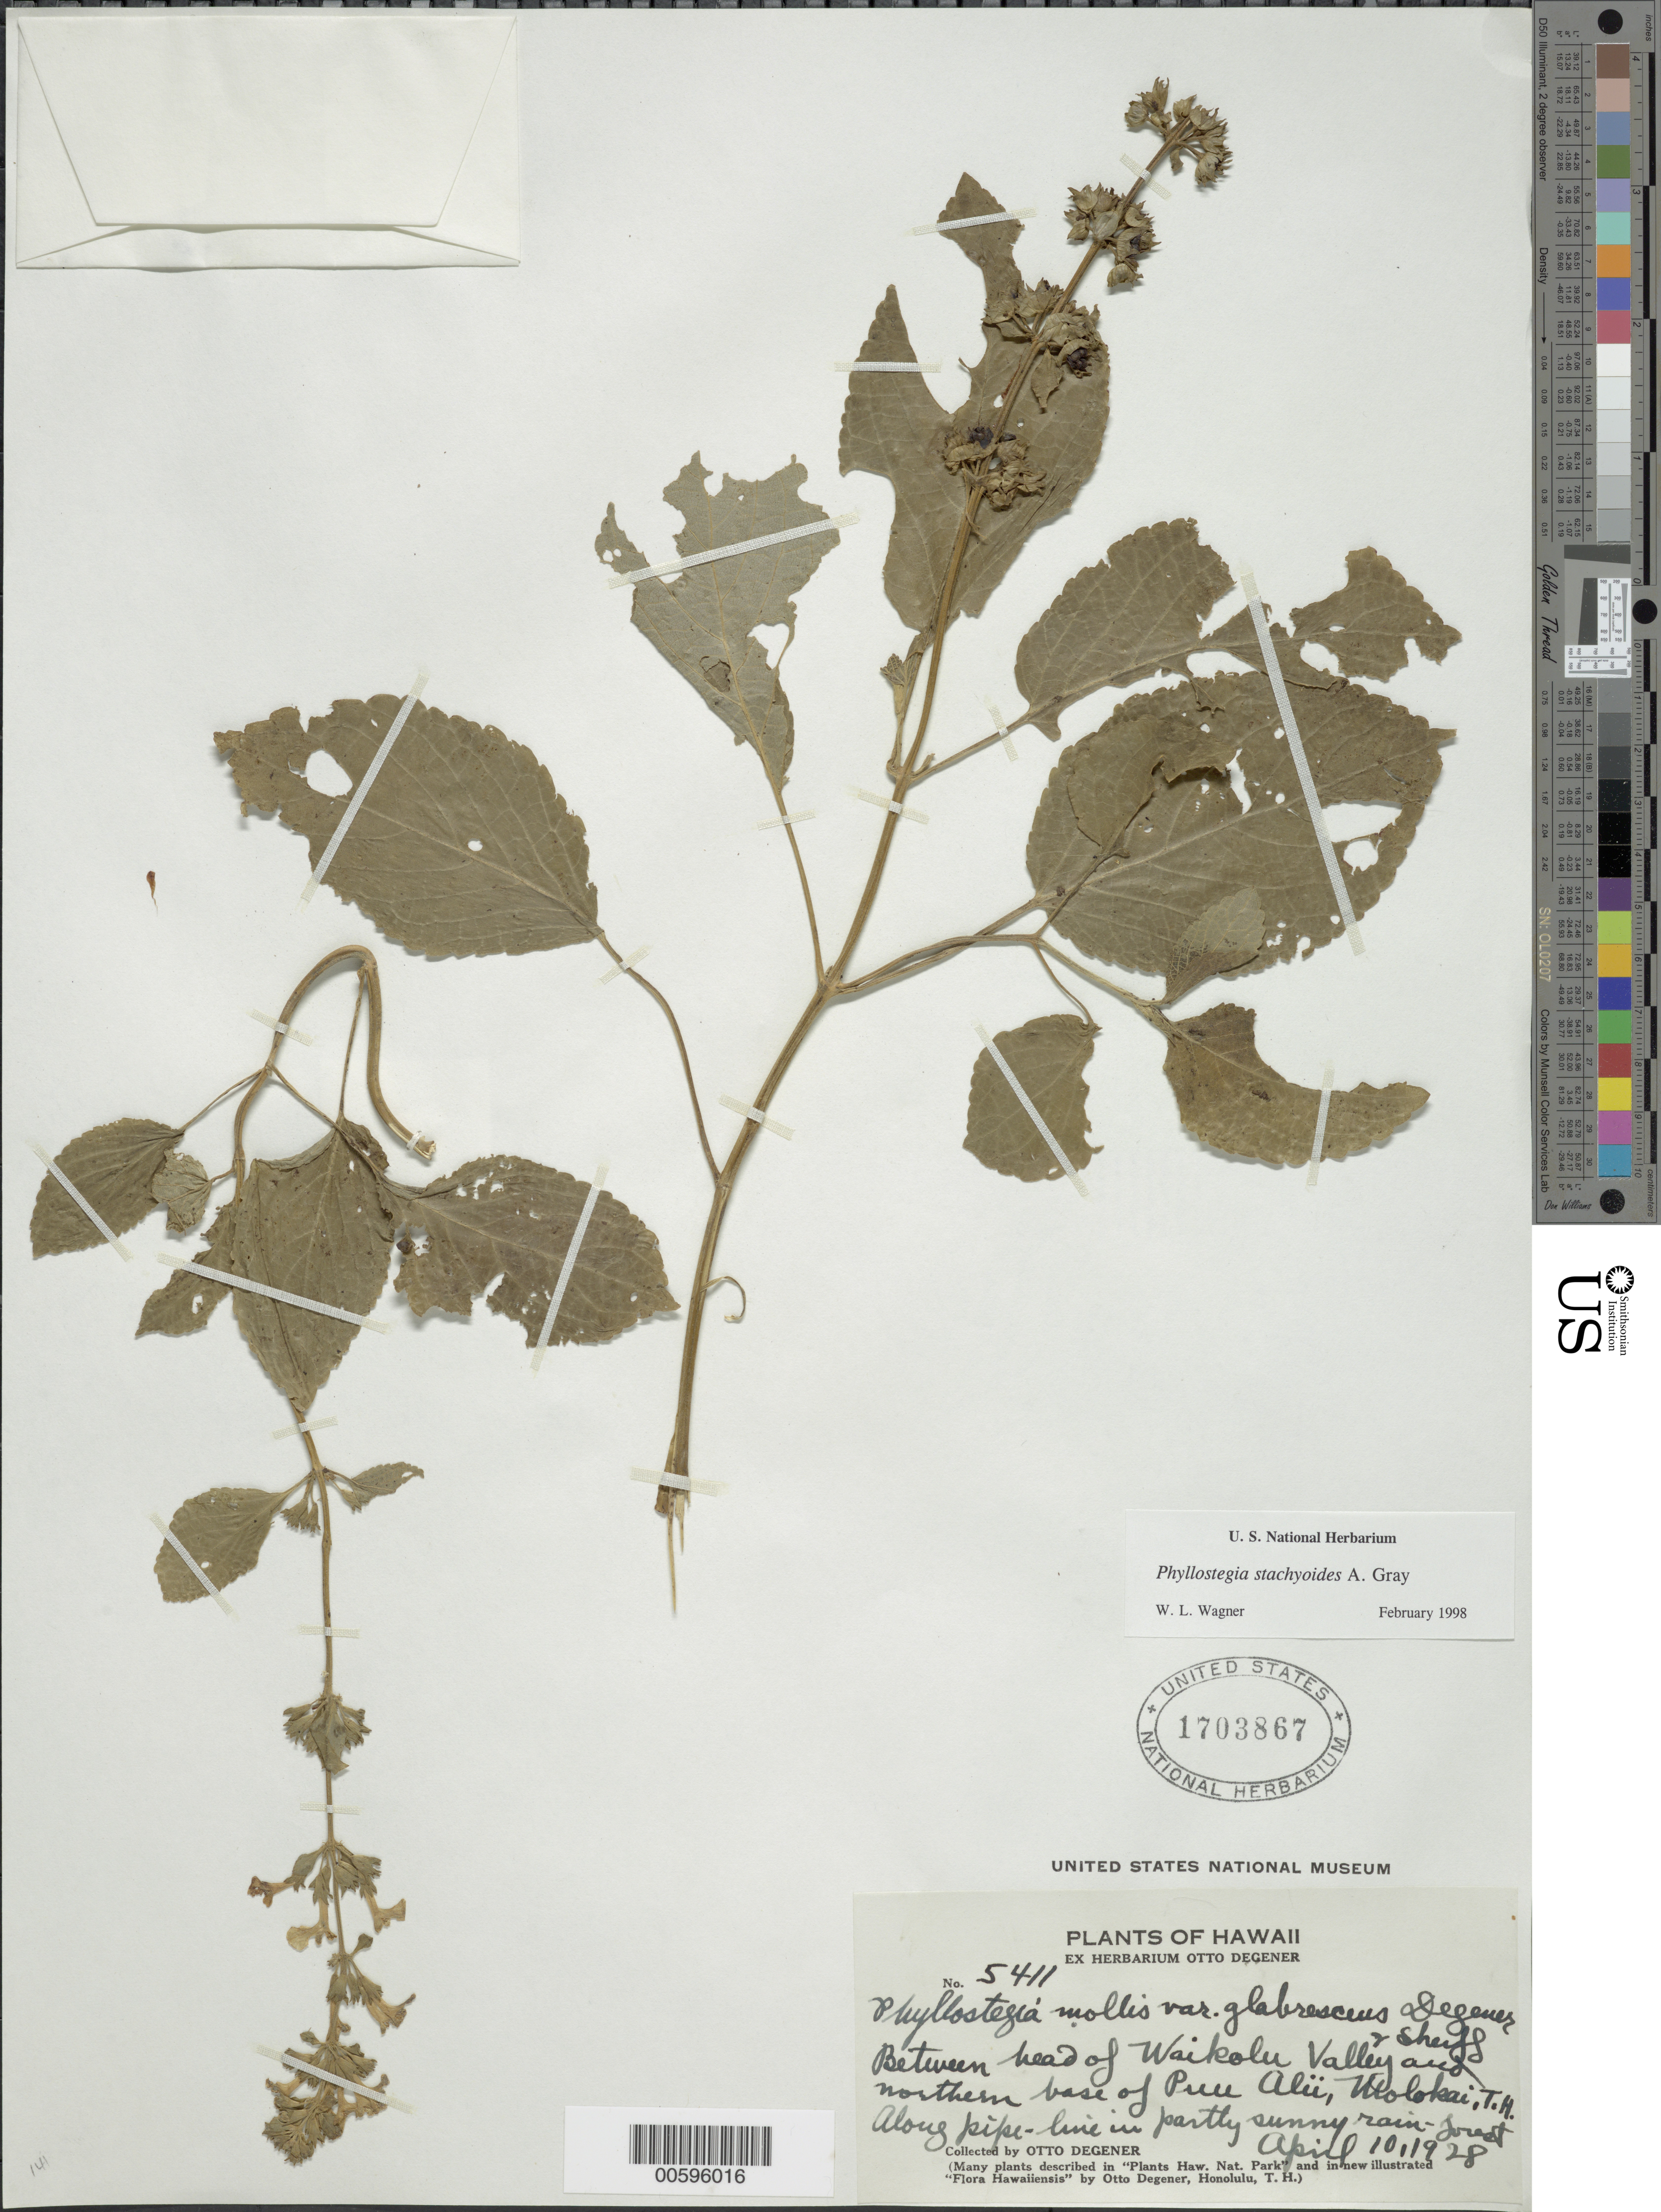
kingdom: Plantae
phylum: Tracheophyta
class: Magnoliopsida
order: Lamiales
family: Lamiaceae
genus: Phyllostegia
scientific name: Phyllostegia stachyoides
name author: A. Gray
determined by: Wagner, W. L., (BOT), Smithsonian Institution - National Museum of Natural History (UNITED STATES)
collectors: O. Degener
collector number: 5411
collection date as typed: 10 Apr 1928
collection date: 1928-04-10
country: United States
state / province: Hawaii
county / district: Maui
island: Moloka'i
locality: Between head of Waikolu Valley and northern base of Puu Alii. Along pipeline.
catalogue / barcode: US 1703867